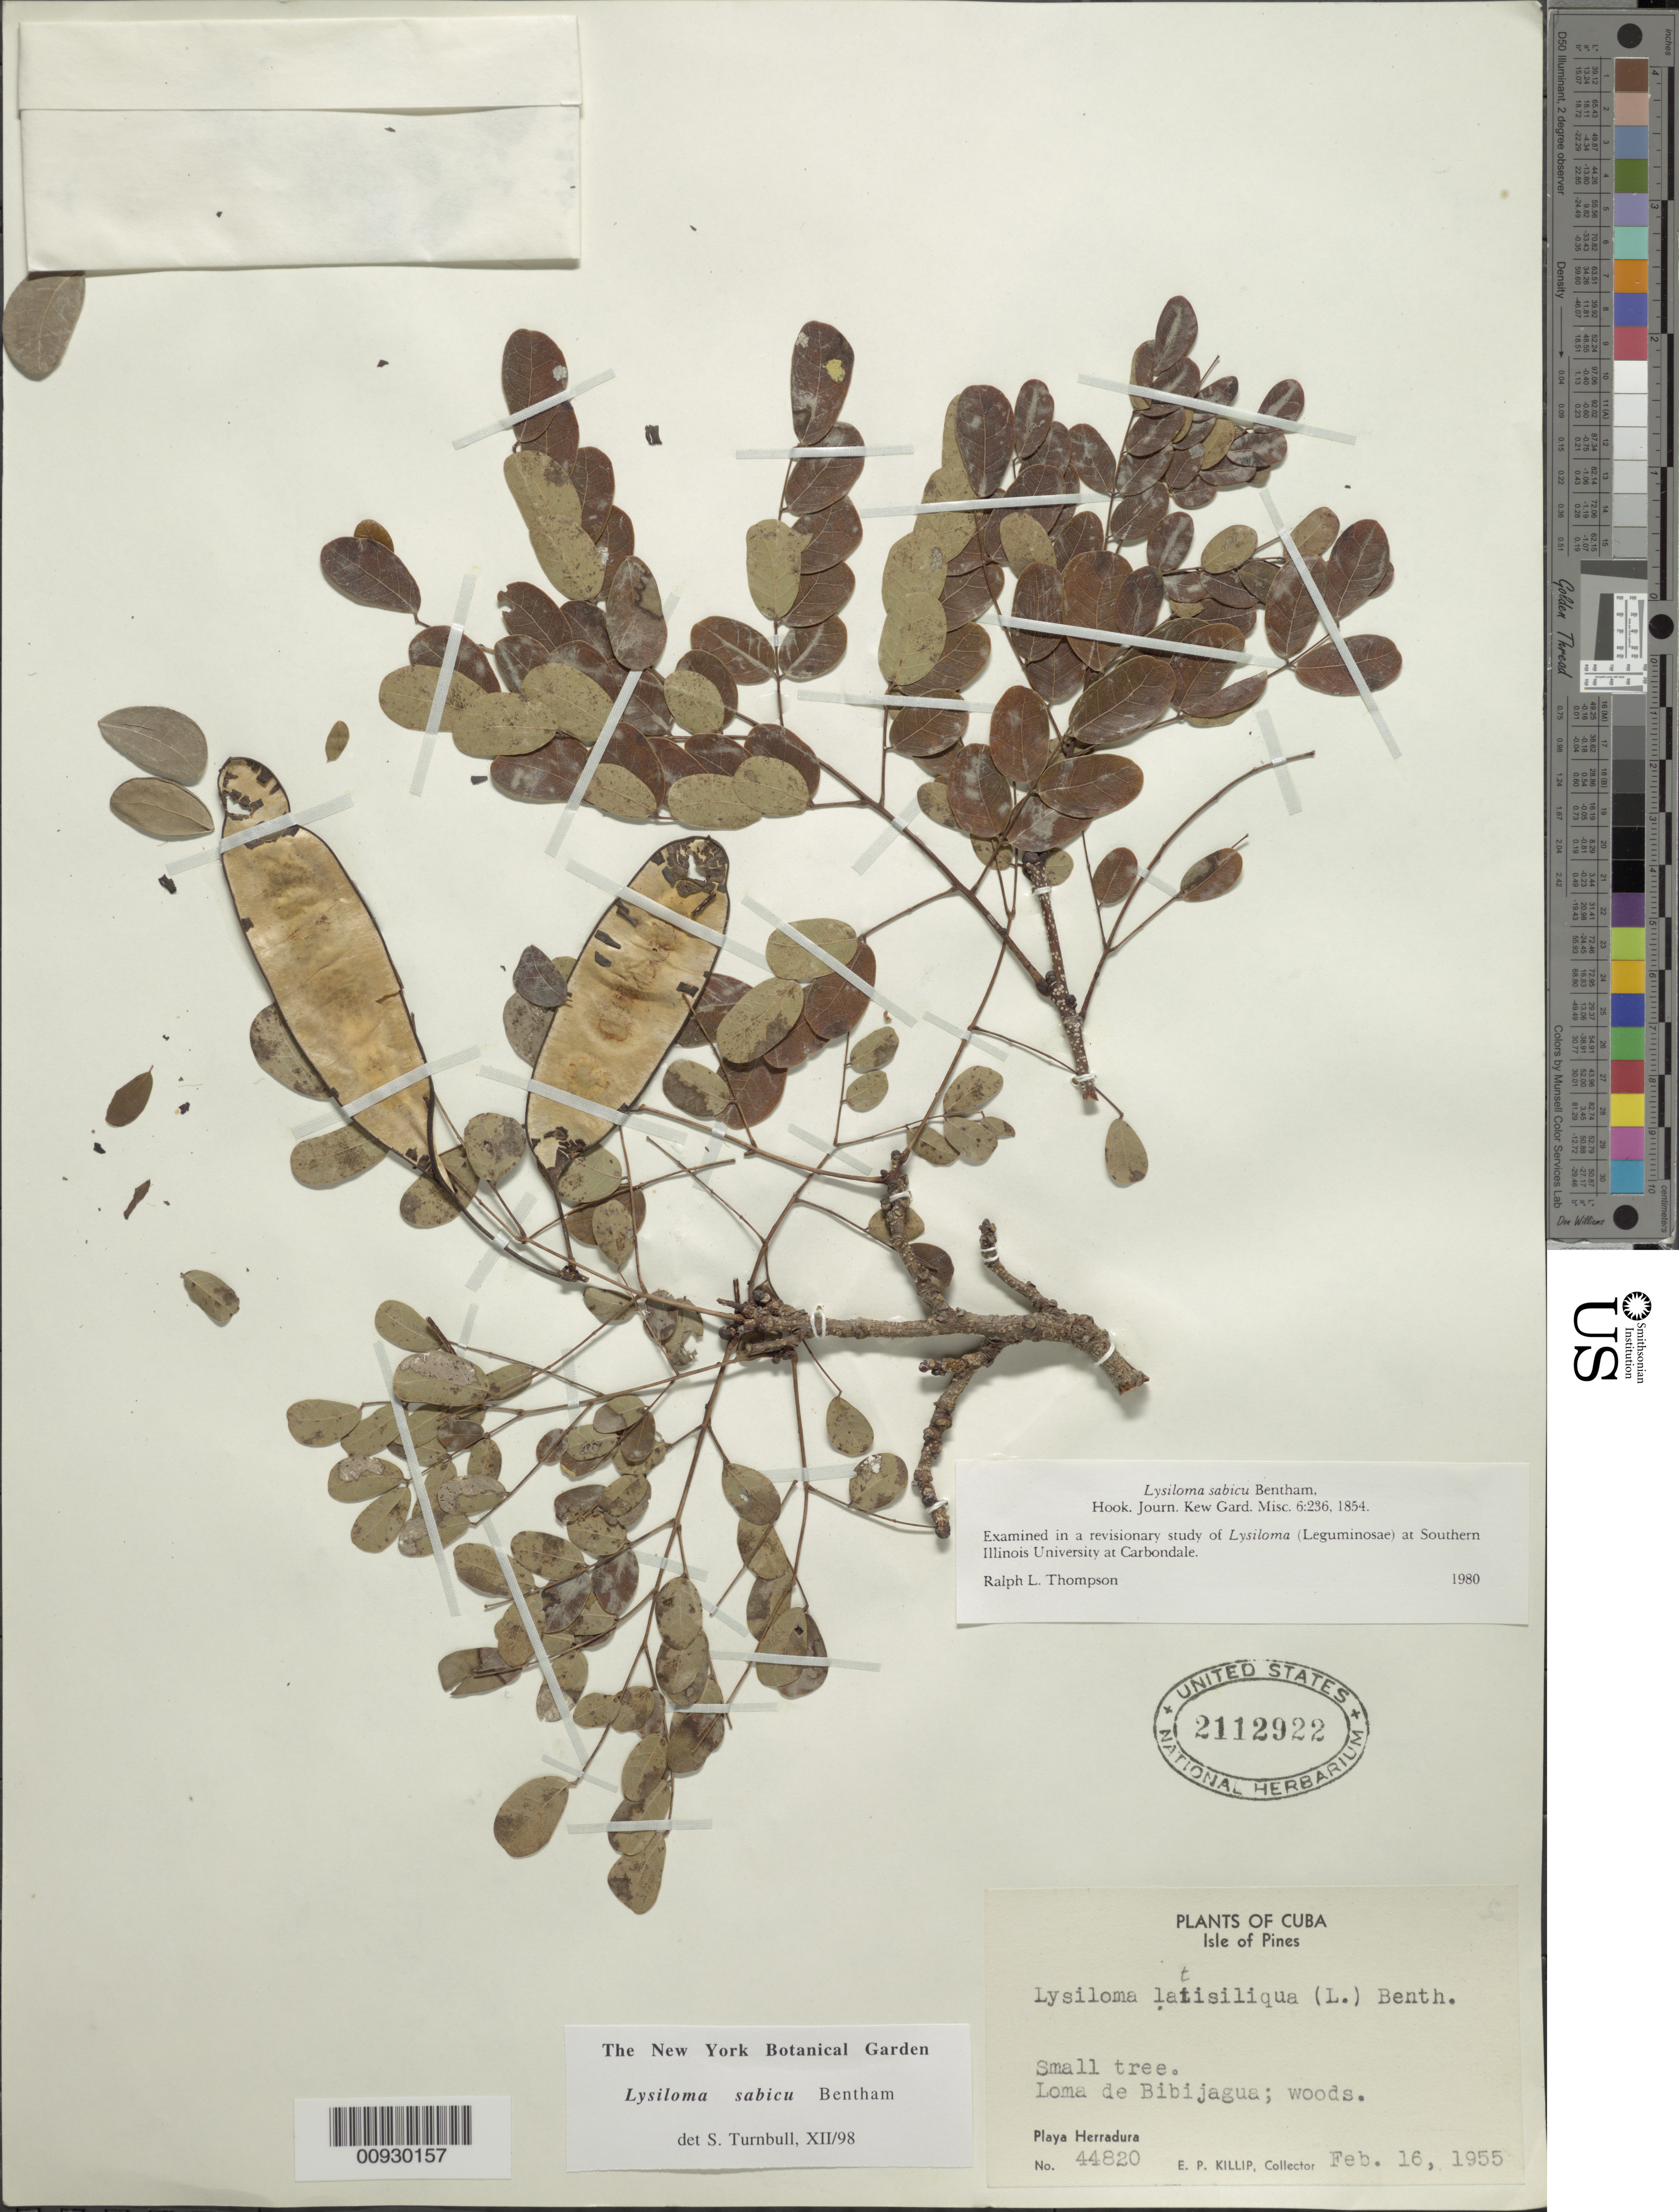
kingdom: Plantae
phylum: Tracheophyta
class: Magnoliopsida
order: Fabales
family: Fabaceae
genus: Lysiloma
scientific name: Lysiloma sabicu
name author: Benth.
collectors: E. P. Killip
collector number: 44820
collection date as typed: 16 Feb 1955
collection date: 1955-02-16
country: Cuba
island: Isla de la Juventud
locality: Isle of Pines, Loma de Bibijagua, woods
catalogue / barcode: US 2112922